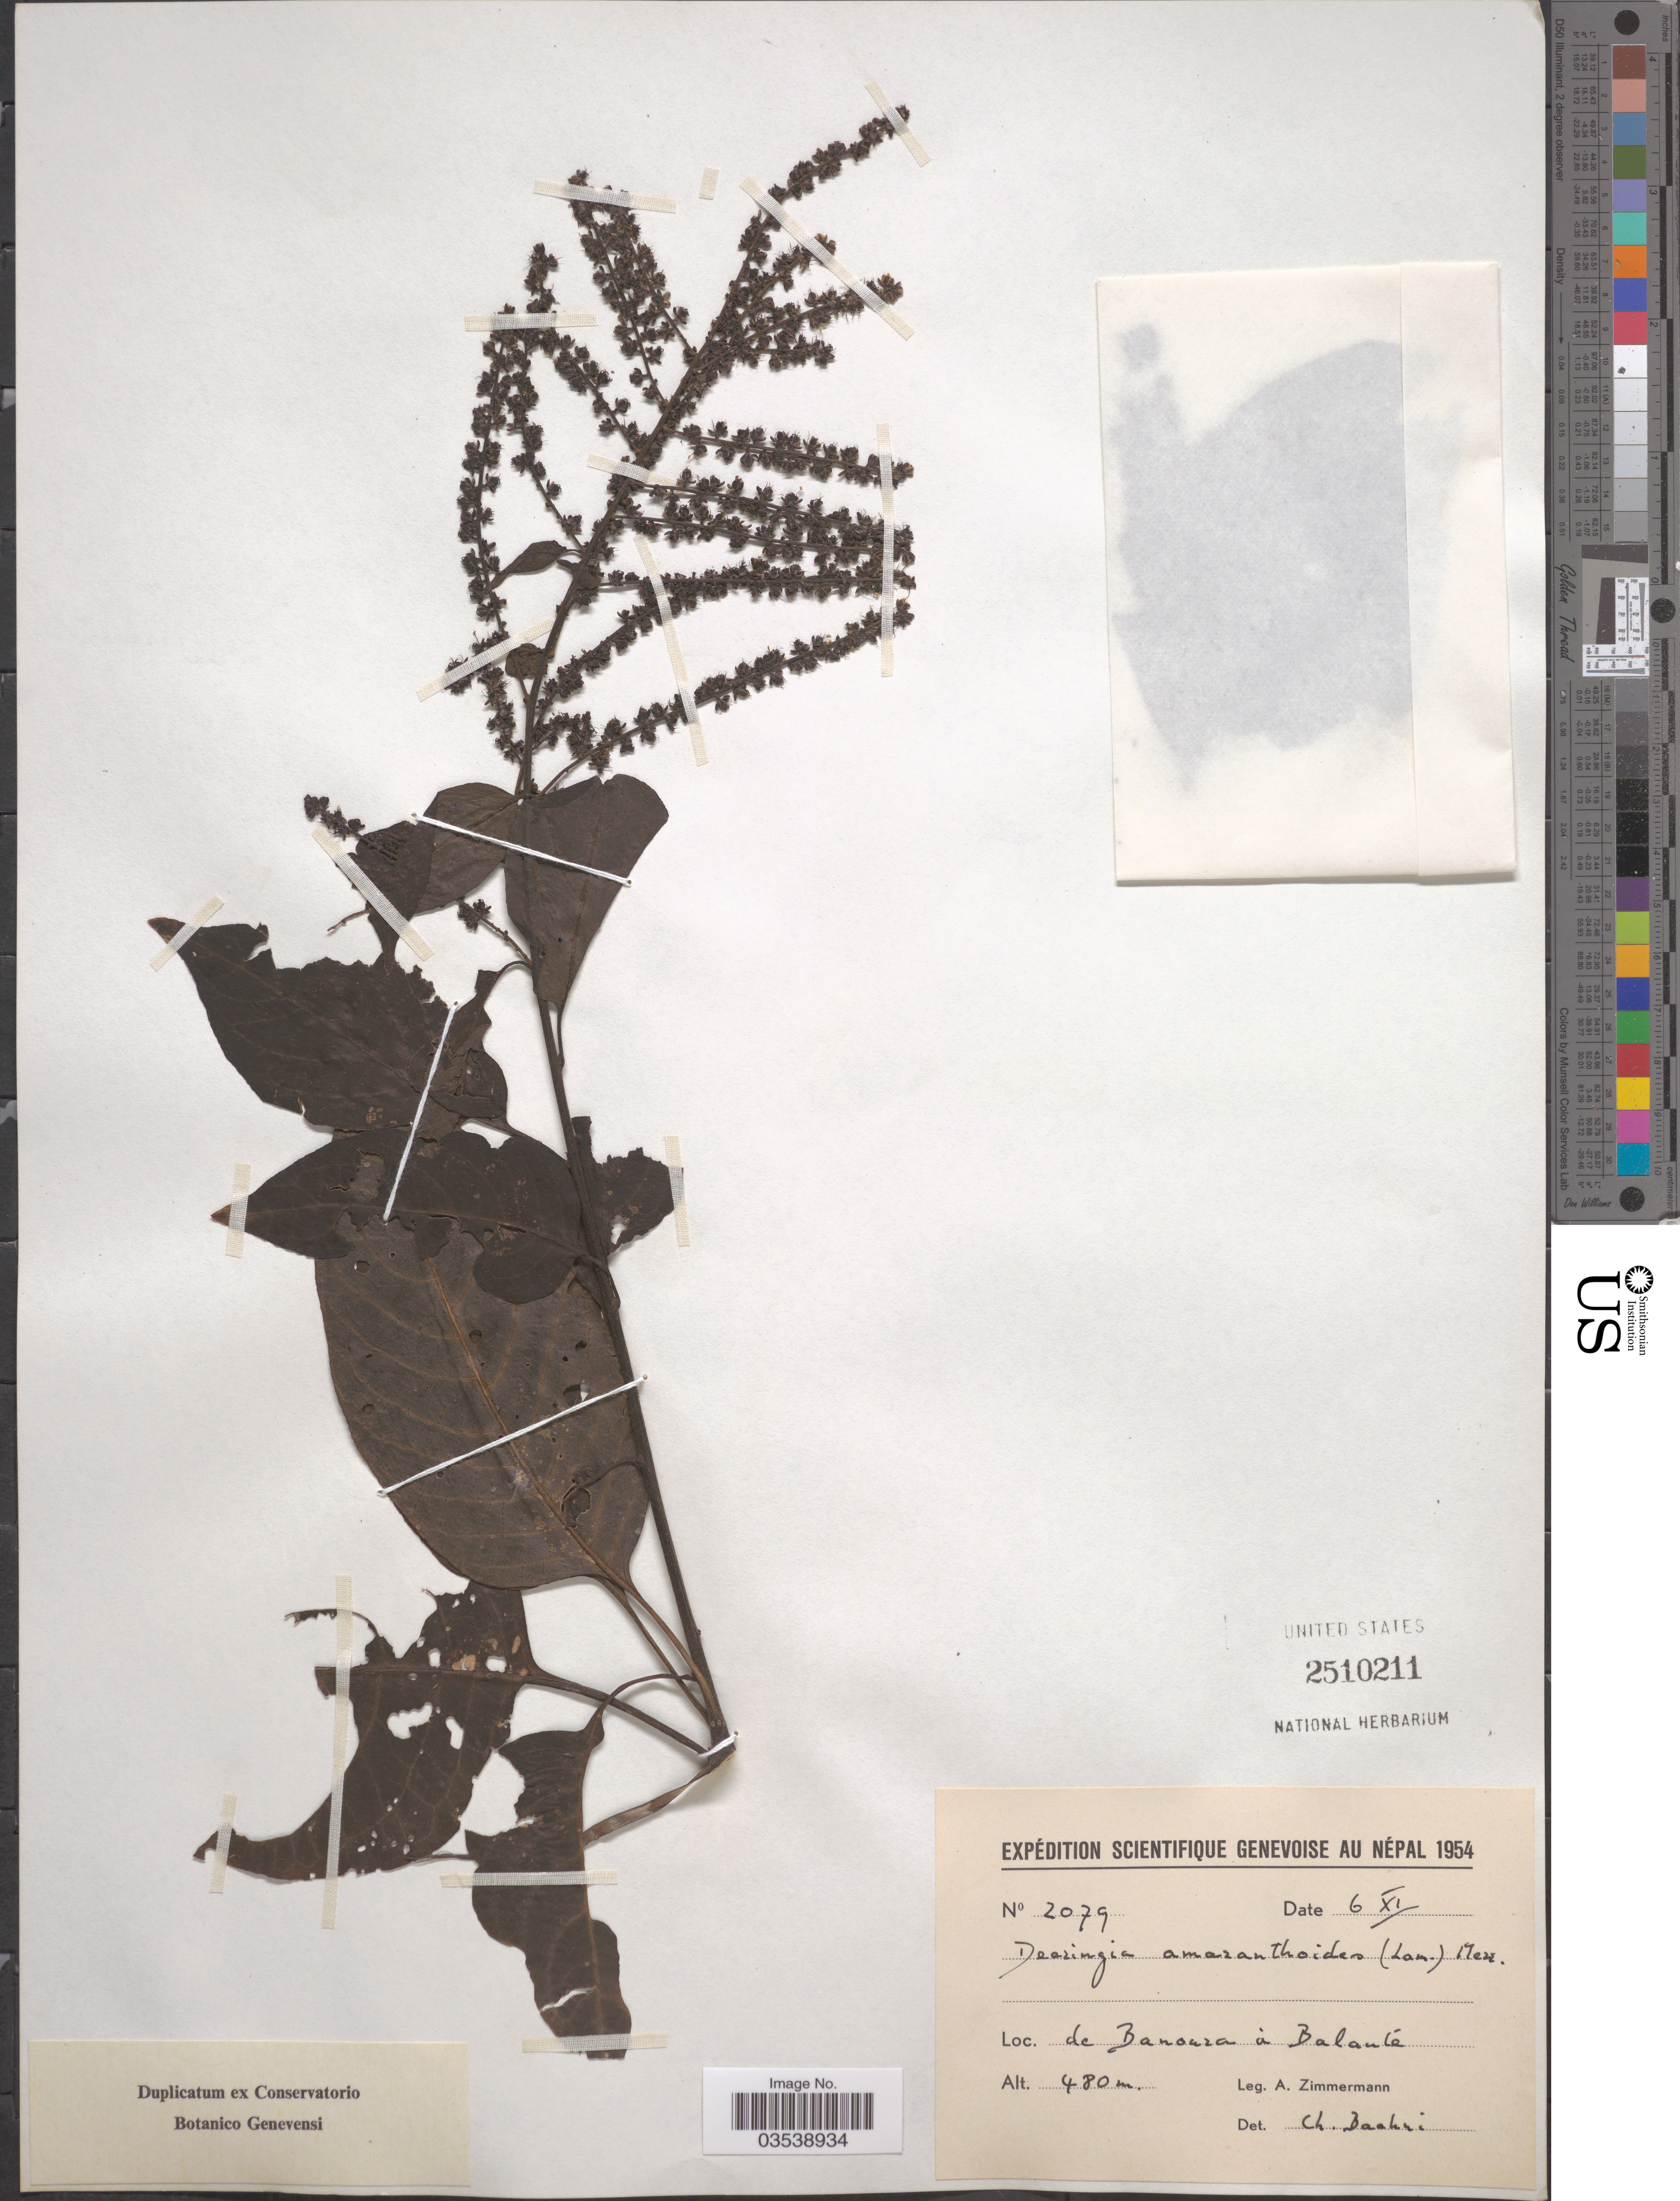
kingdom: Plantae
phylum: Tracheophyta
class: Magnoliopsida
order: Caryophyllales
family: Amaranthaceae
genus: Deeringia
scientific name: Deeringia amaranthoides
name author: (Lam.) Merr.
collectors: A. Zimmermann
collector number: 2079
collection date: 1954-11-06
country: Nepal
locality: De Banouza à Balanta.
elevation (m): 480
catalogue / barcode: US 2510211